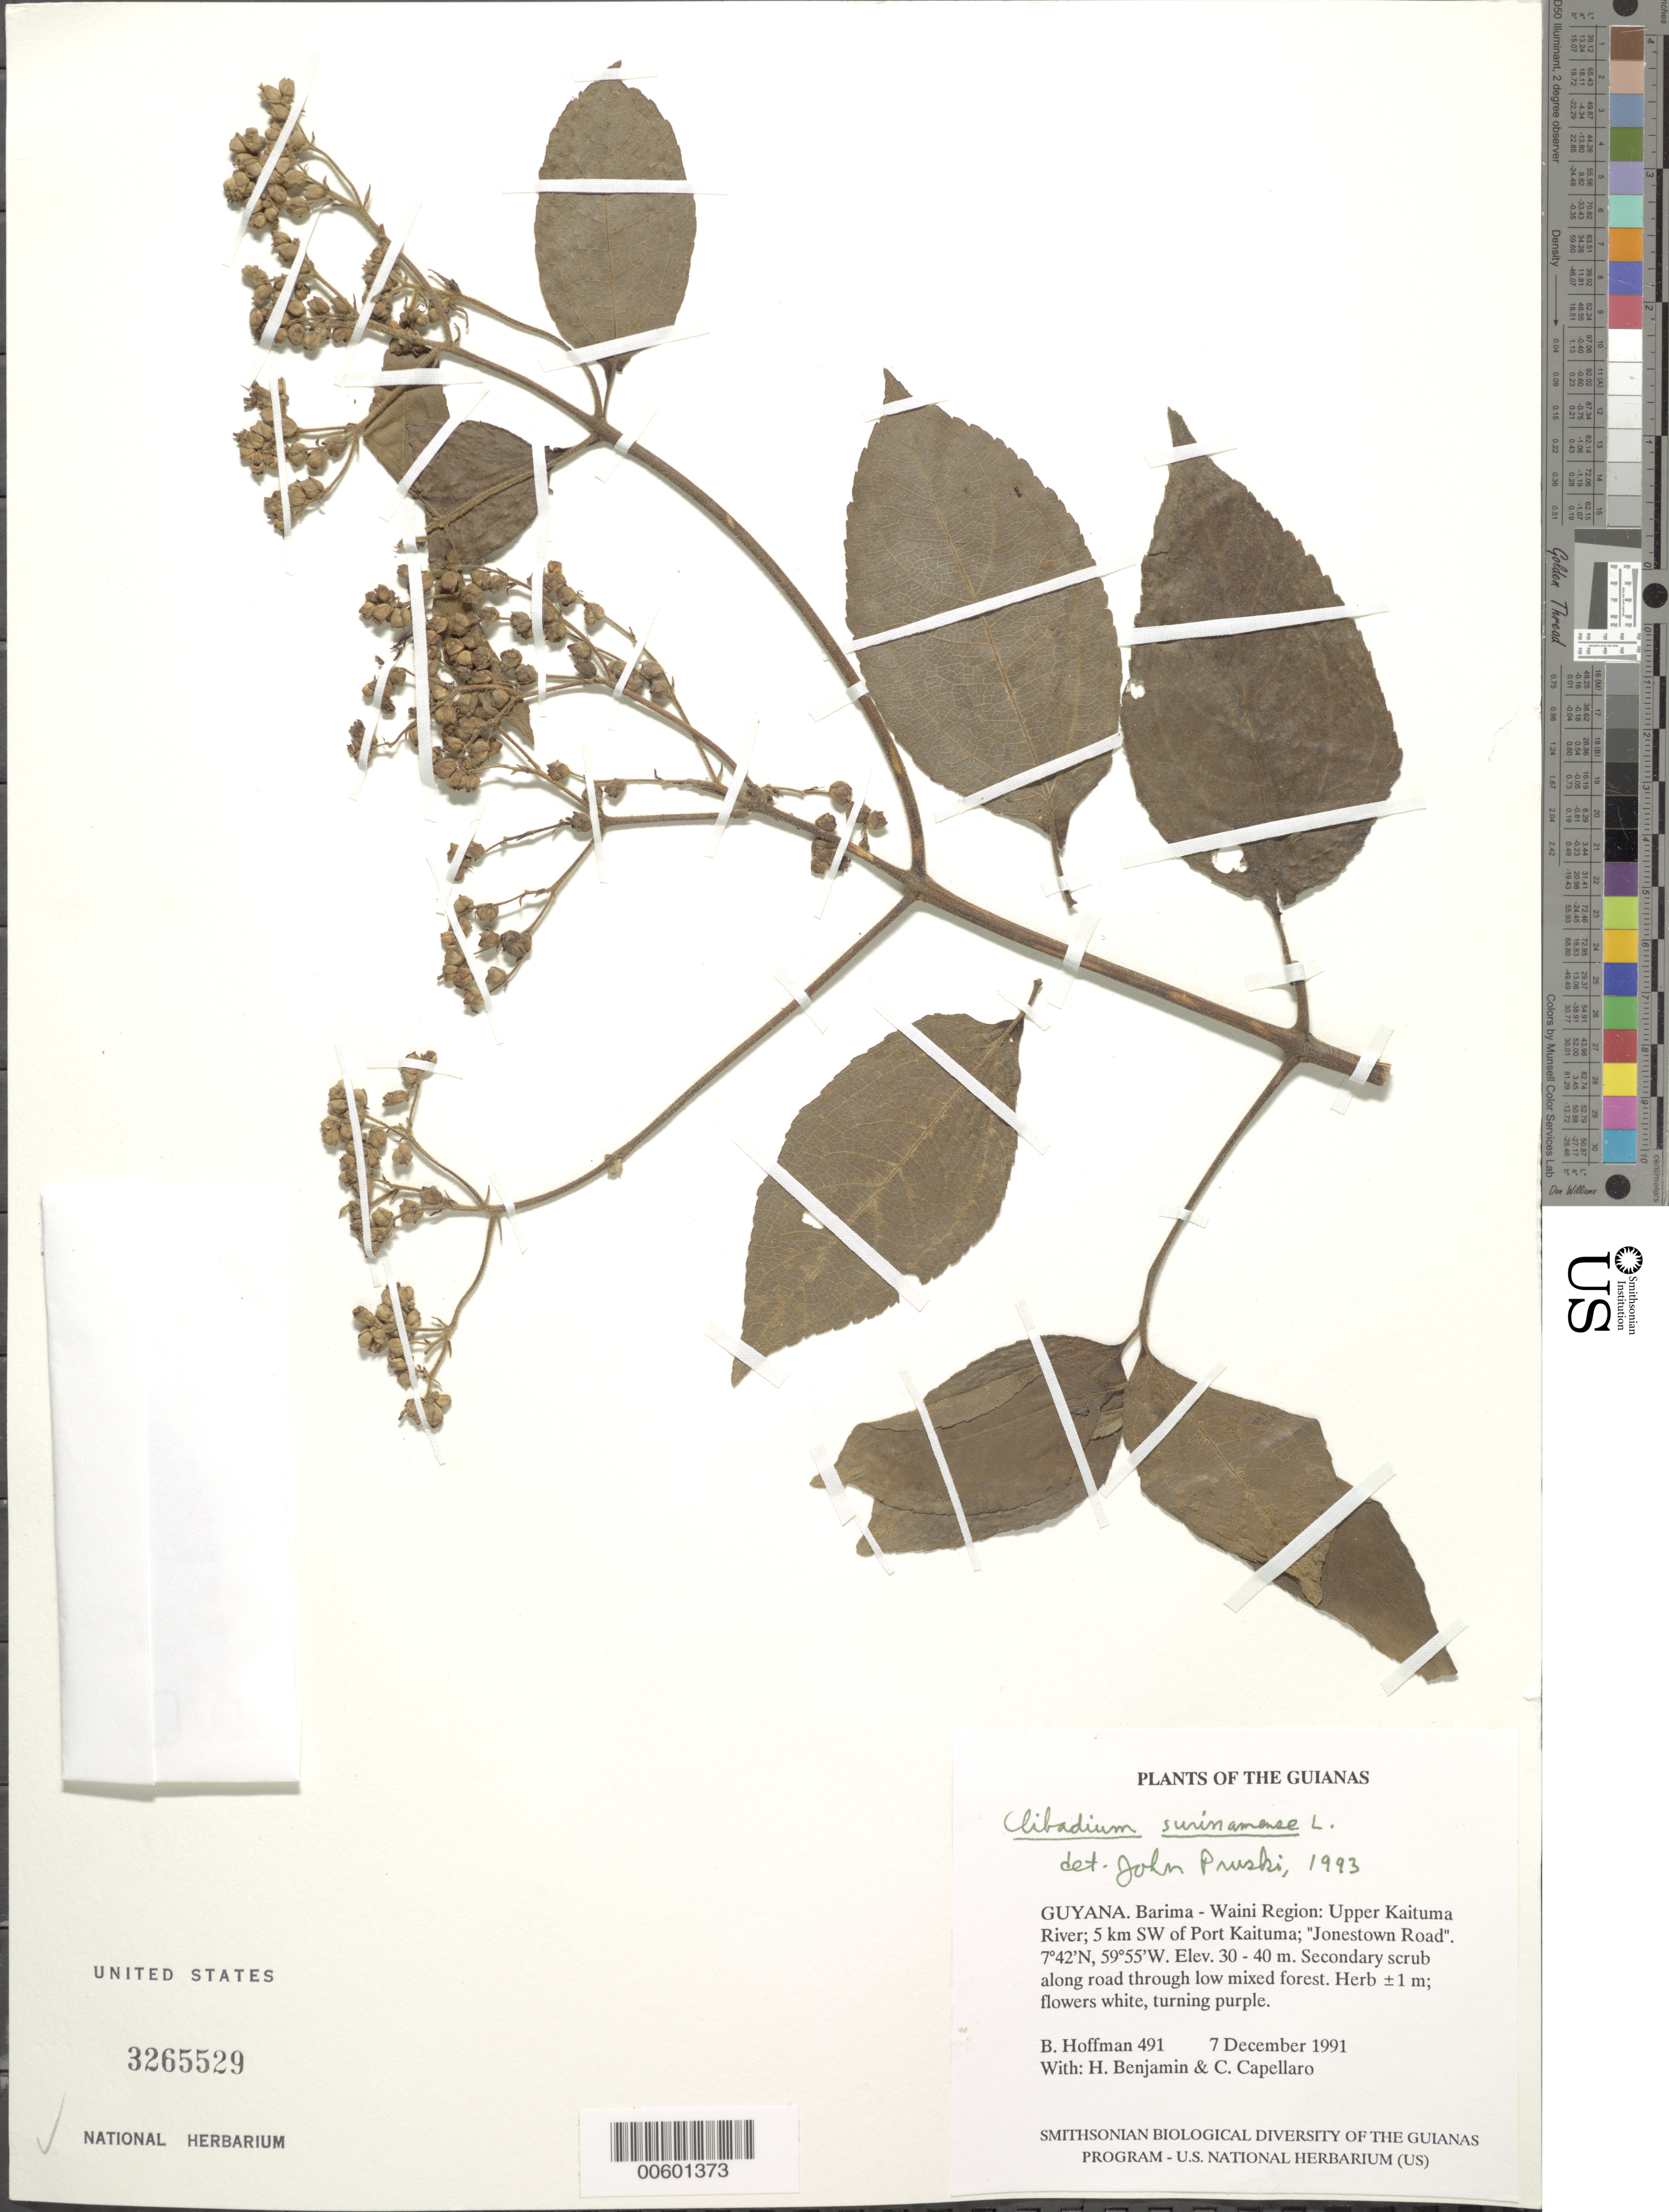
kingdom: Plantae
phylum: Tracheophyta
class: Magnoliopsida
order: Asterales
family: Asteraceae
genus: Clibadium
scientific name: Clibadium surinamense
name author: L.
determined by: Pruski, J. F.; Funk, V. A.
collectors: B. Hoffman, H. Benjamin & C. Capellaro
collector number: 491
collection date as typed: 7 December 1991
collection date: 1991-12-07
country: Guyana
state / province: Barima-Waini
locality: Upper Kaituma River; 5 km SW of Port Kaituma; "Jonestown Road"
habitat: Secondary scrub along road through low mixed forest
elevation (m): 30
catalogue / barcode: US 3265529